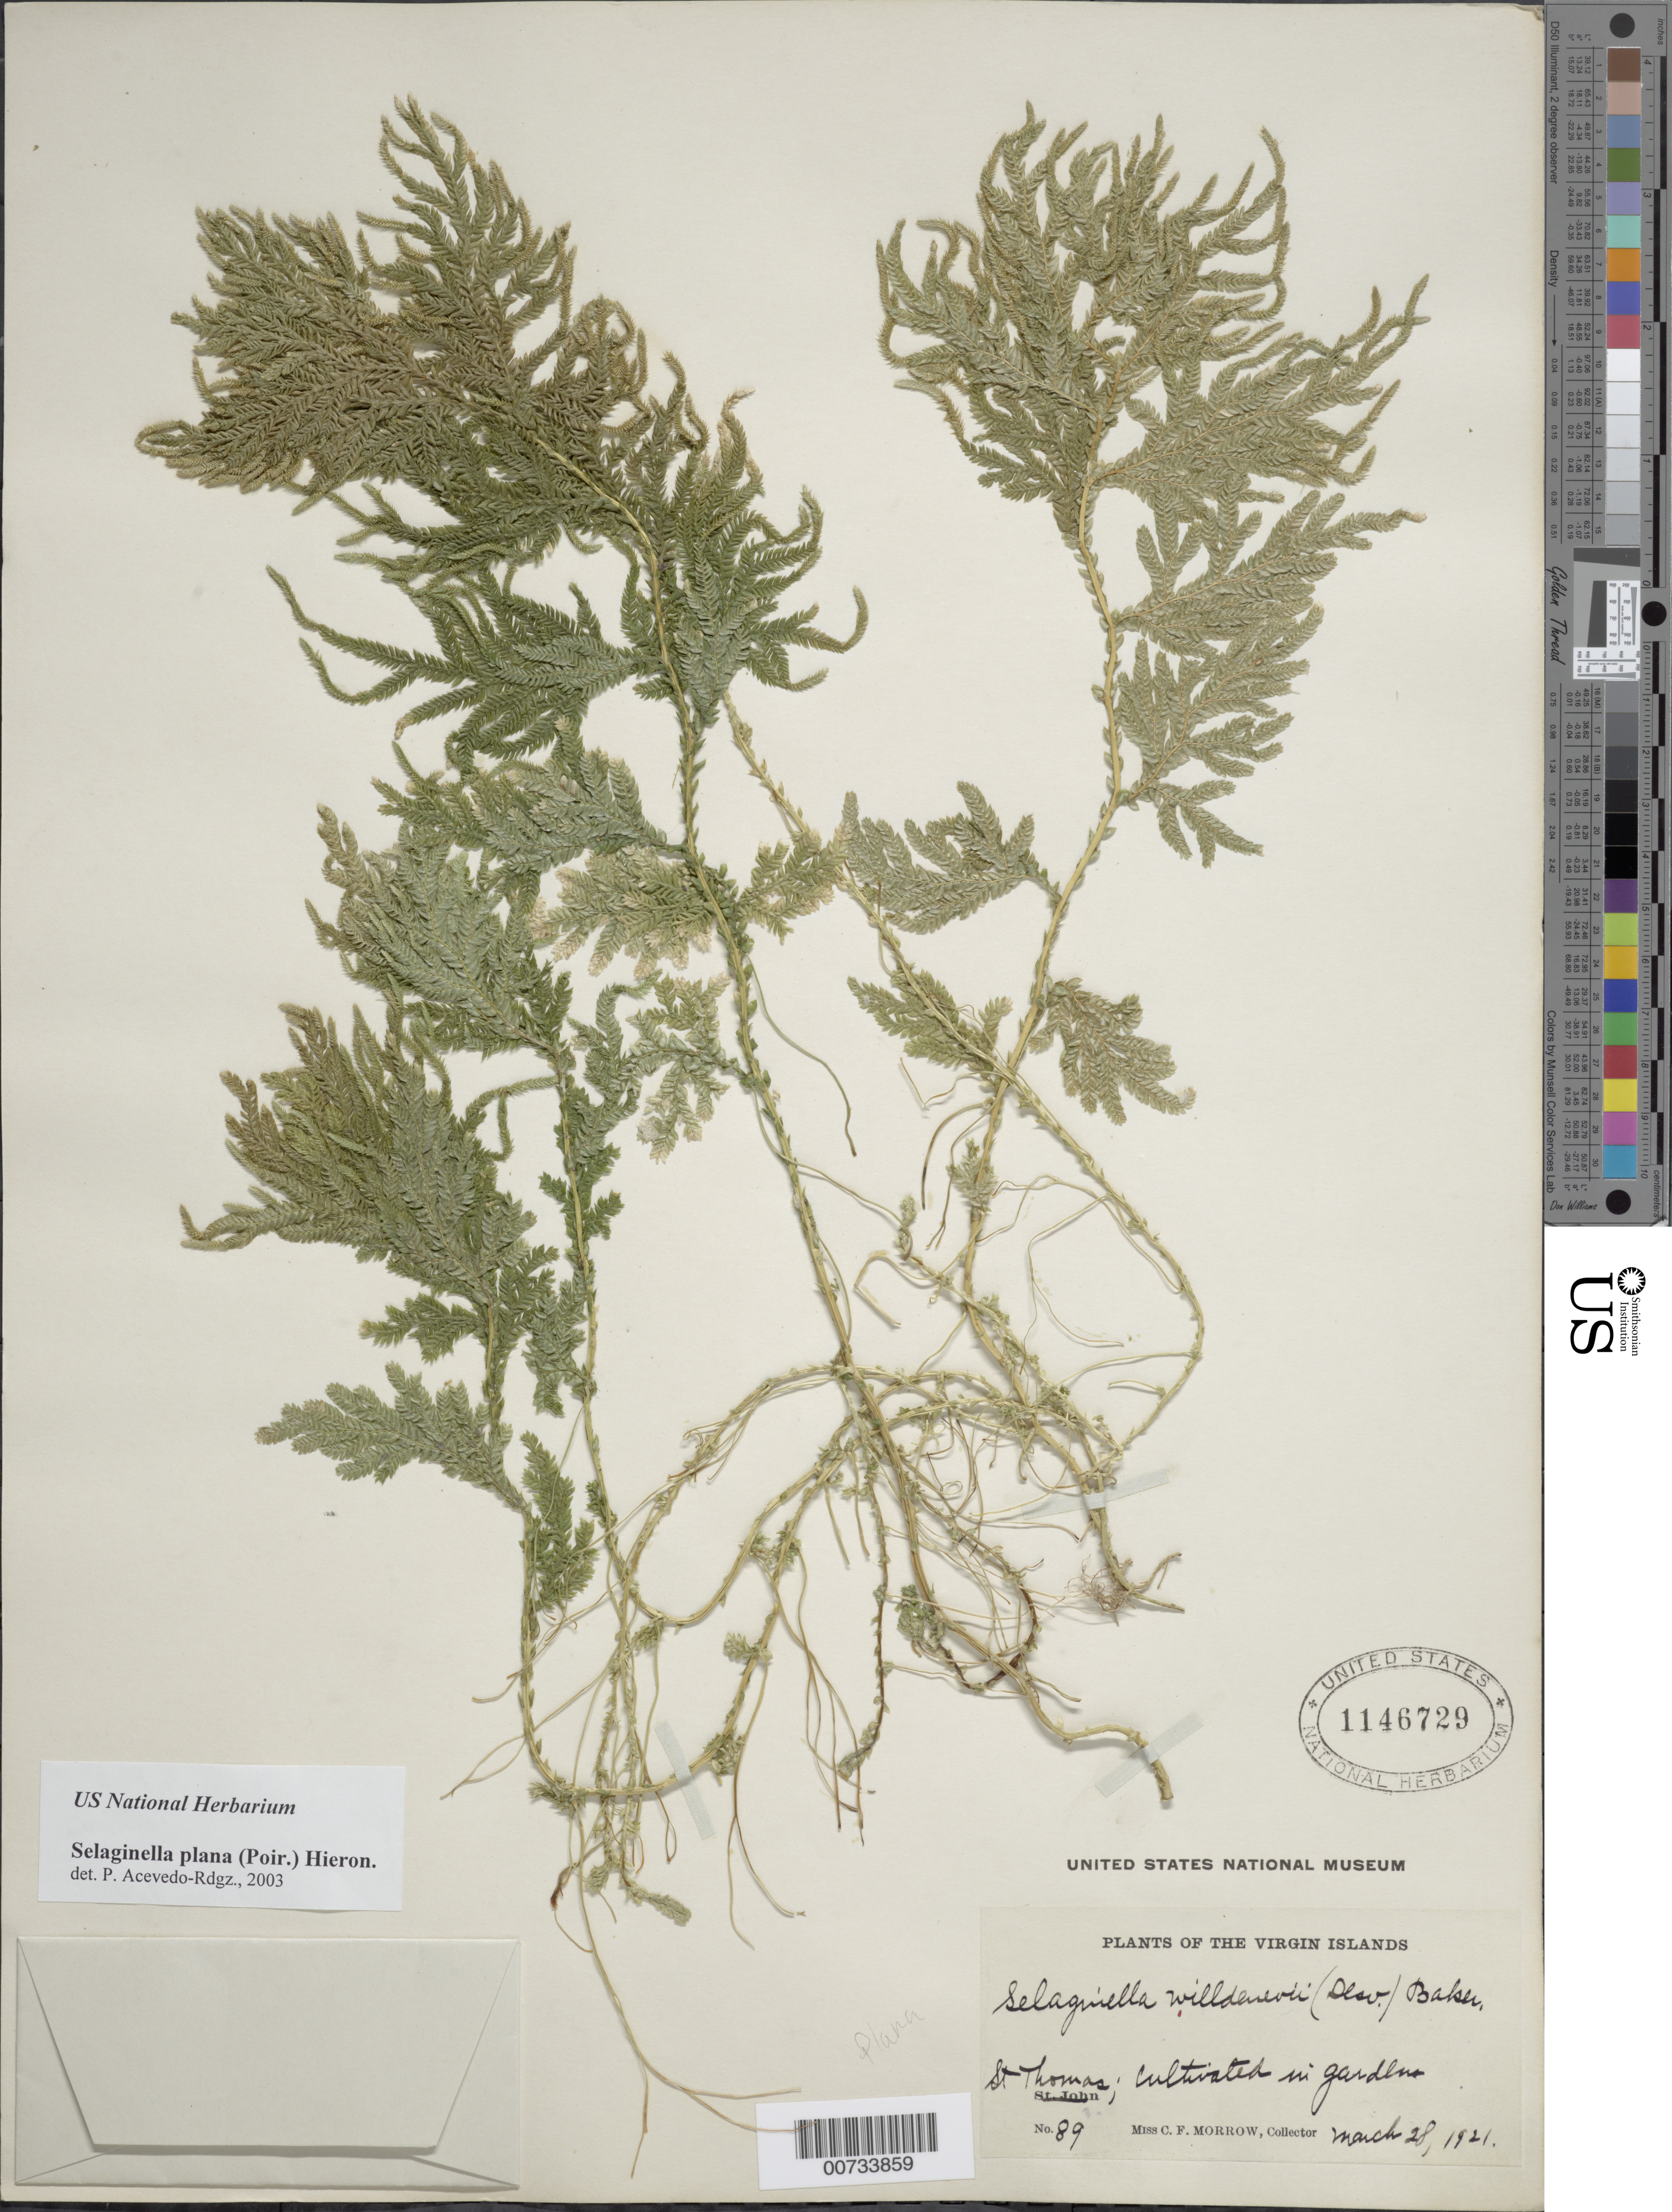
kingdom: Plantae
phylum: Tracheophyta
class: Lycopodiopsida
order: Selaginellales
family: Selaginellaceae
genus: Selaginella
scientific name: Selaginella plana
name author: (Desv. ex Poir.) Hieron.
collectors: C. Morrow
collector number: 89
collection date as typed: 28 Mar 1921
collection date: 1921-03-28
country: U.S. Virgin Islands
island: St. Thomas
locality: St. Thomas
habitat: In gardens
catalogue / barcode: US 1146729